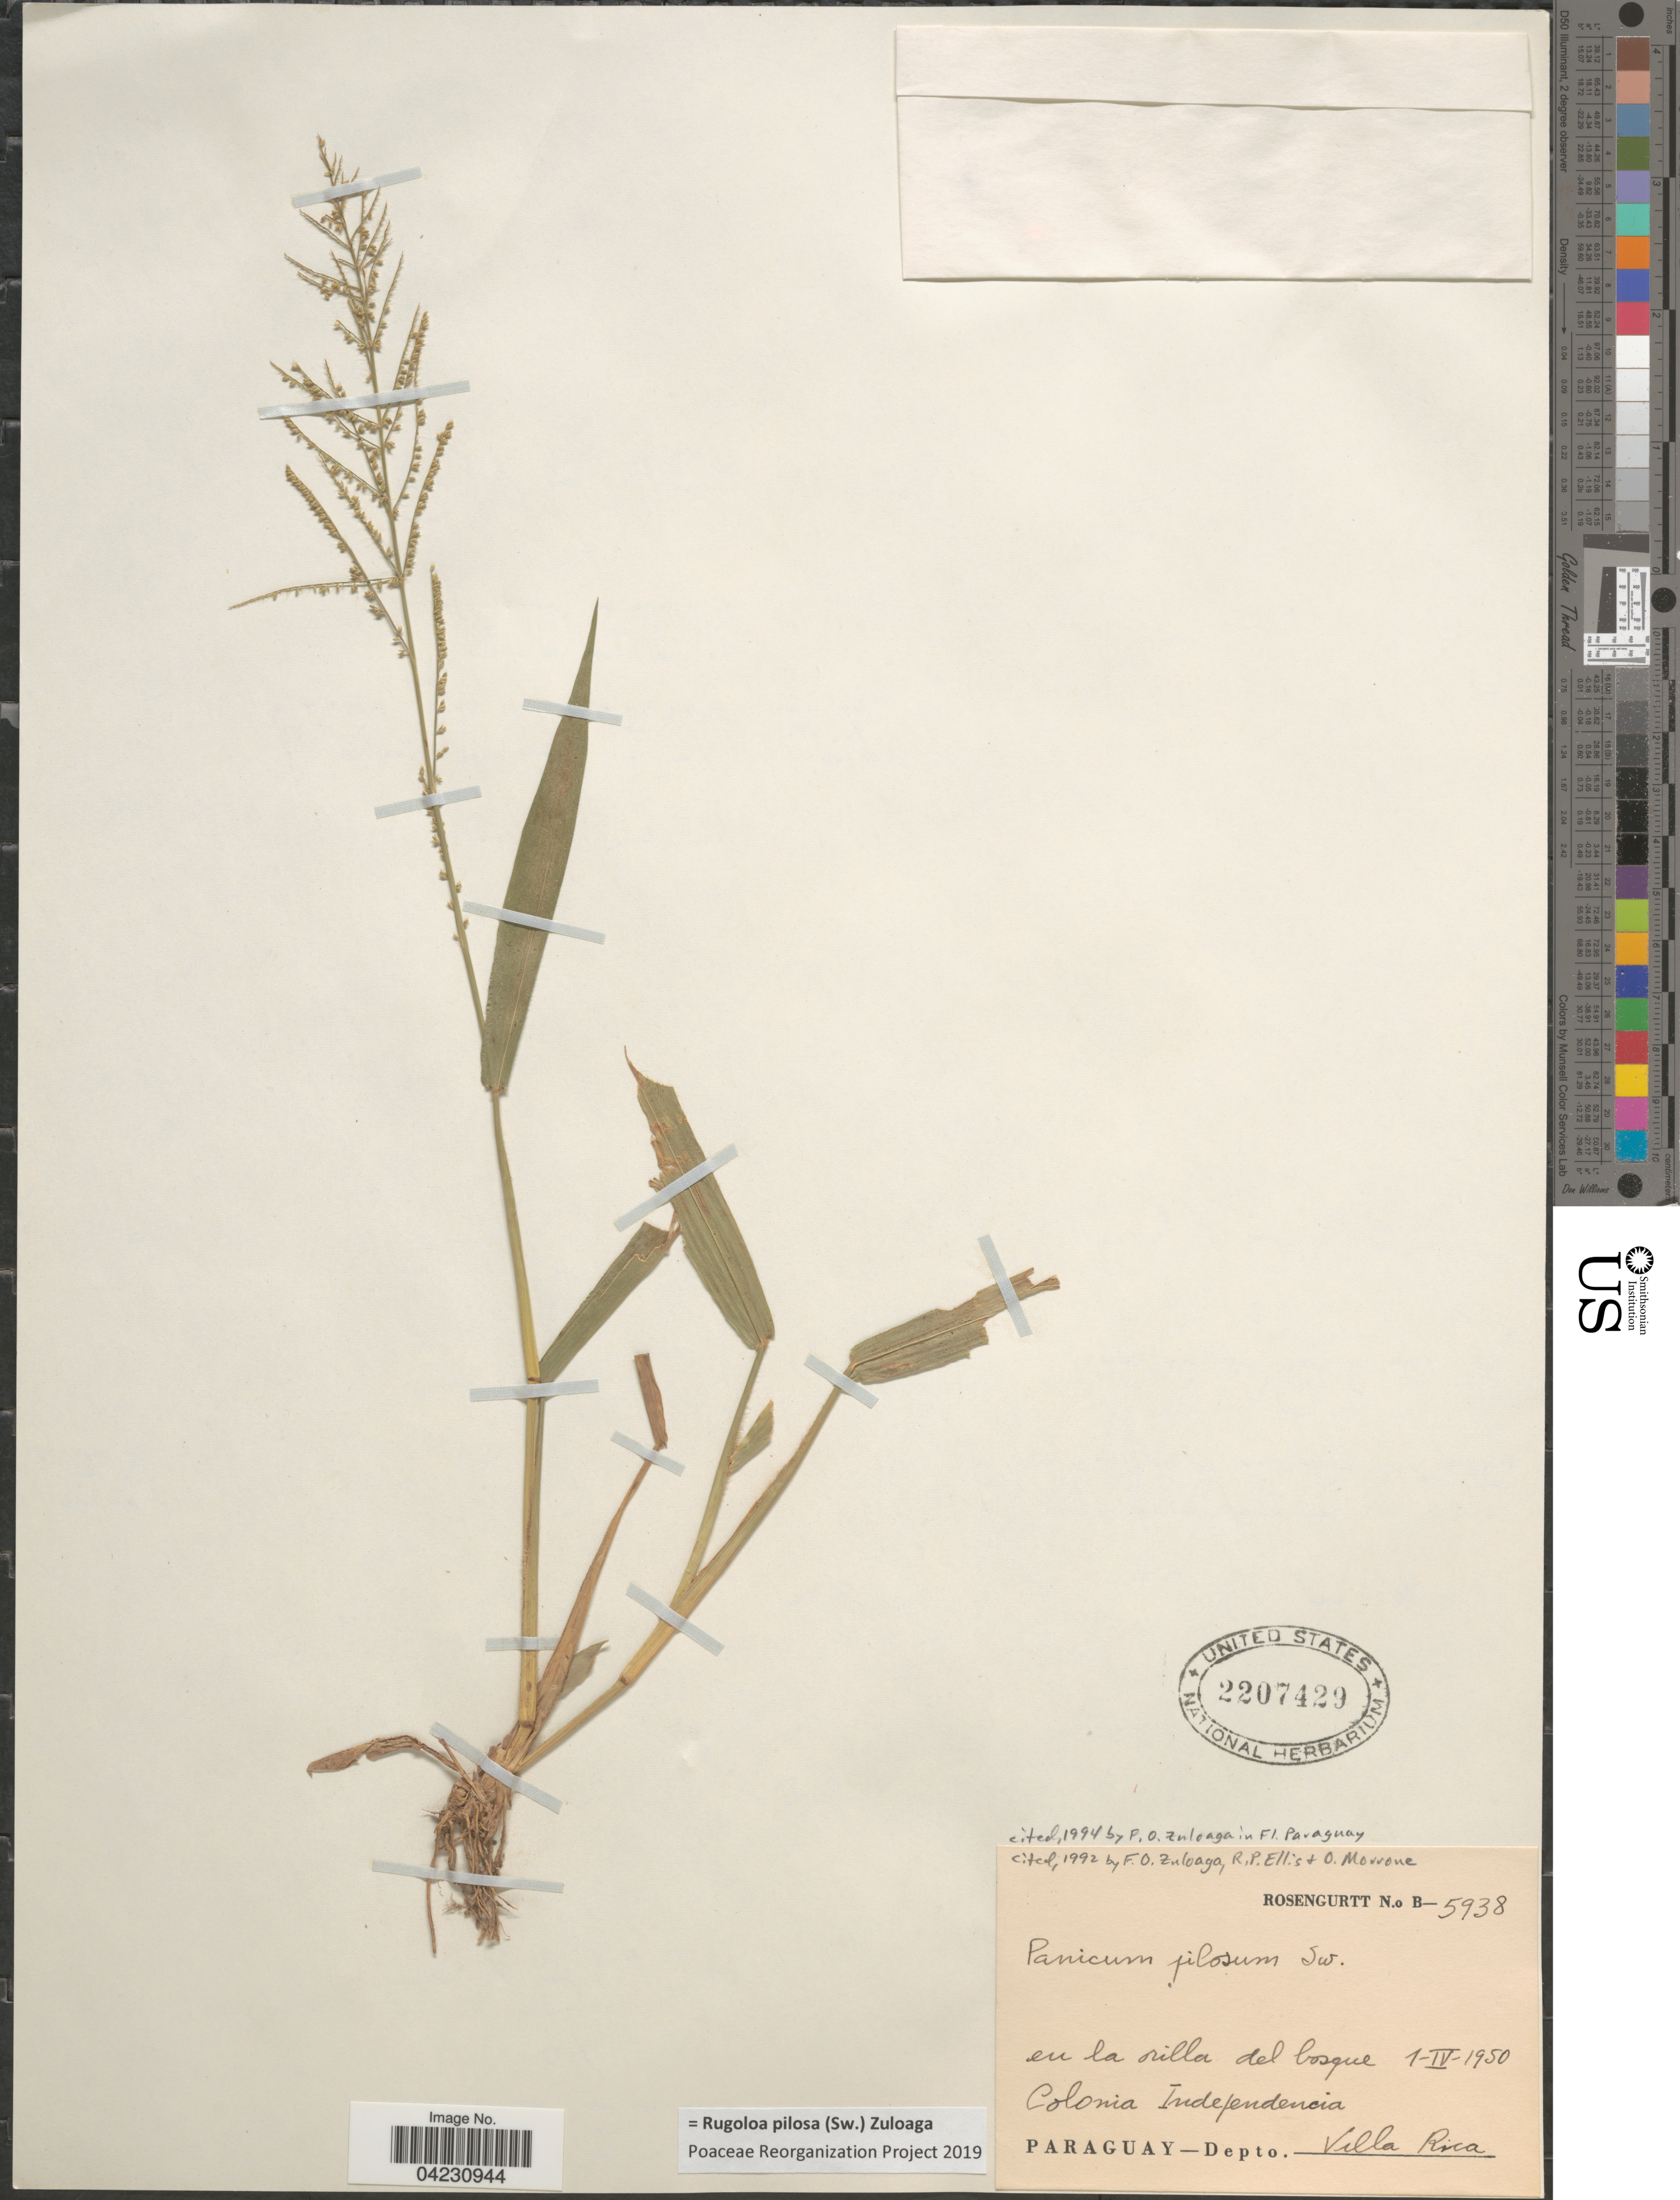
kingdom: Plantae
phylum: Tracheophyta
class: Liliopsida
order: Poales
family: Poaceae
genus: Rugoloa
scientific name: Rugoloa pilosa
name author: (Sw.) Zuloaga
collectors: Rosengurtt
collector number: B-5938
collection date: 1950-04-01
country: Paraguay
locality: En la orilla del bosque. Colonia Independencia. Depto. Villa Rica.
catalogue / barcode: US 2207429